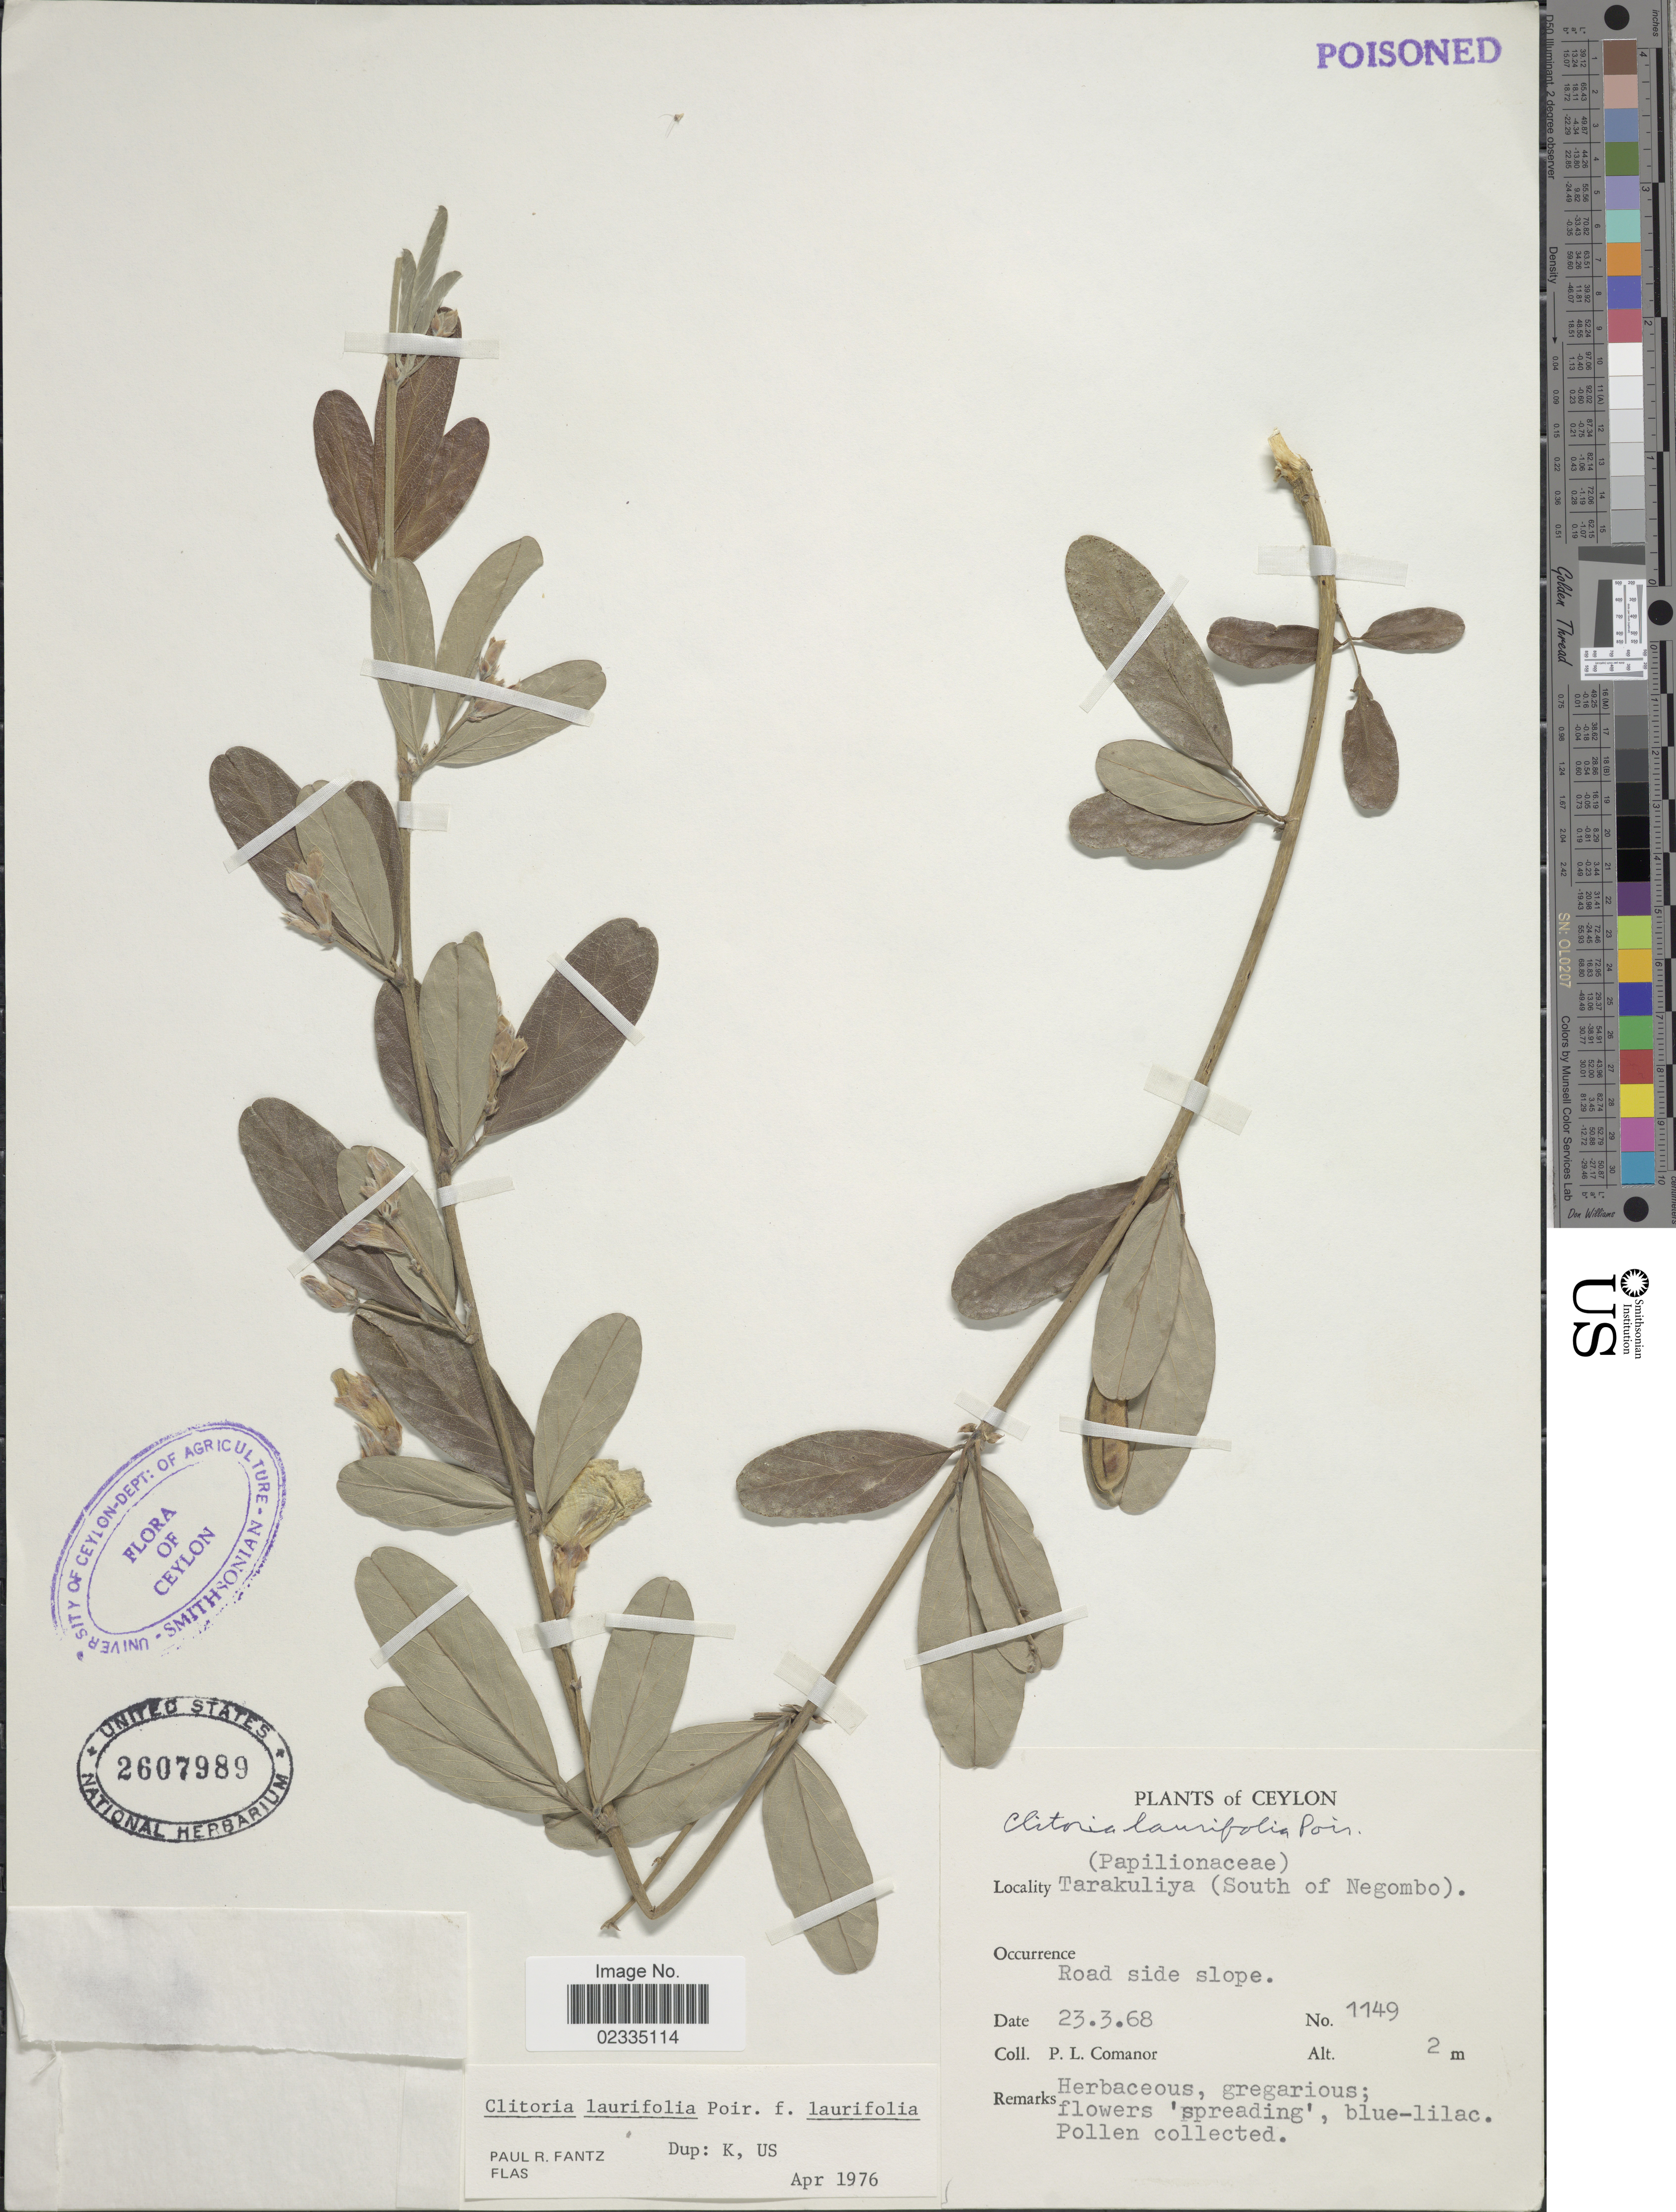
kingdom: Plantae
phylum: Tracheophyta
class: Magnoliopsida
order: Fabales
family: Fabaceae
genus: Clitoria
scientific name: Clitoria laurifolia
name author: Poir.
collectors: P. Comanor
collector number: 1149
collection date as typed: Transcribed d/m/y: 23/3/68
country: Sri Lanka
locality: Ceylon, Tarakuliya (South of Negombo), Road side slope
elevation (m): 2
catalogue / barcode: US 2607989